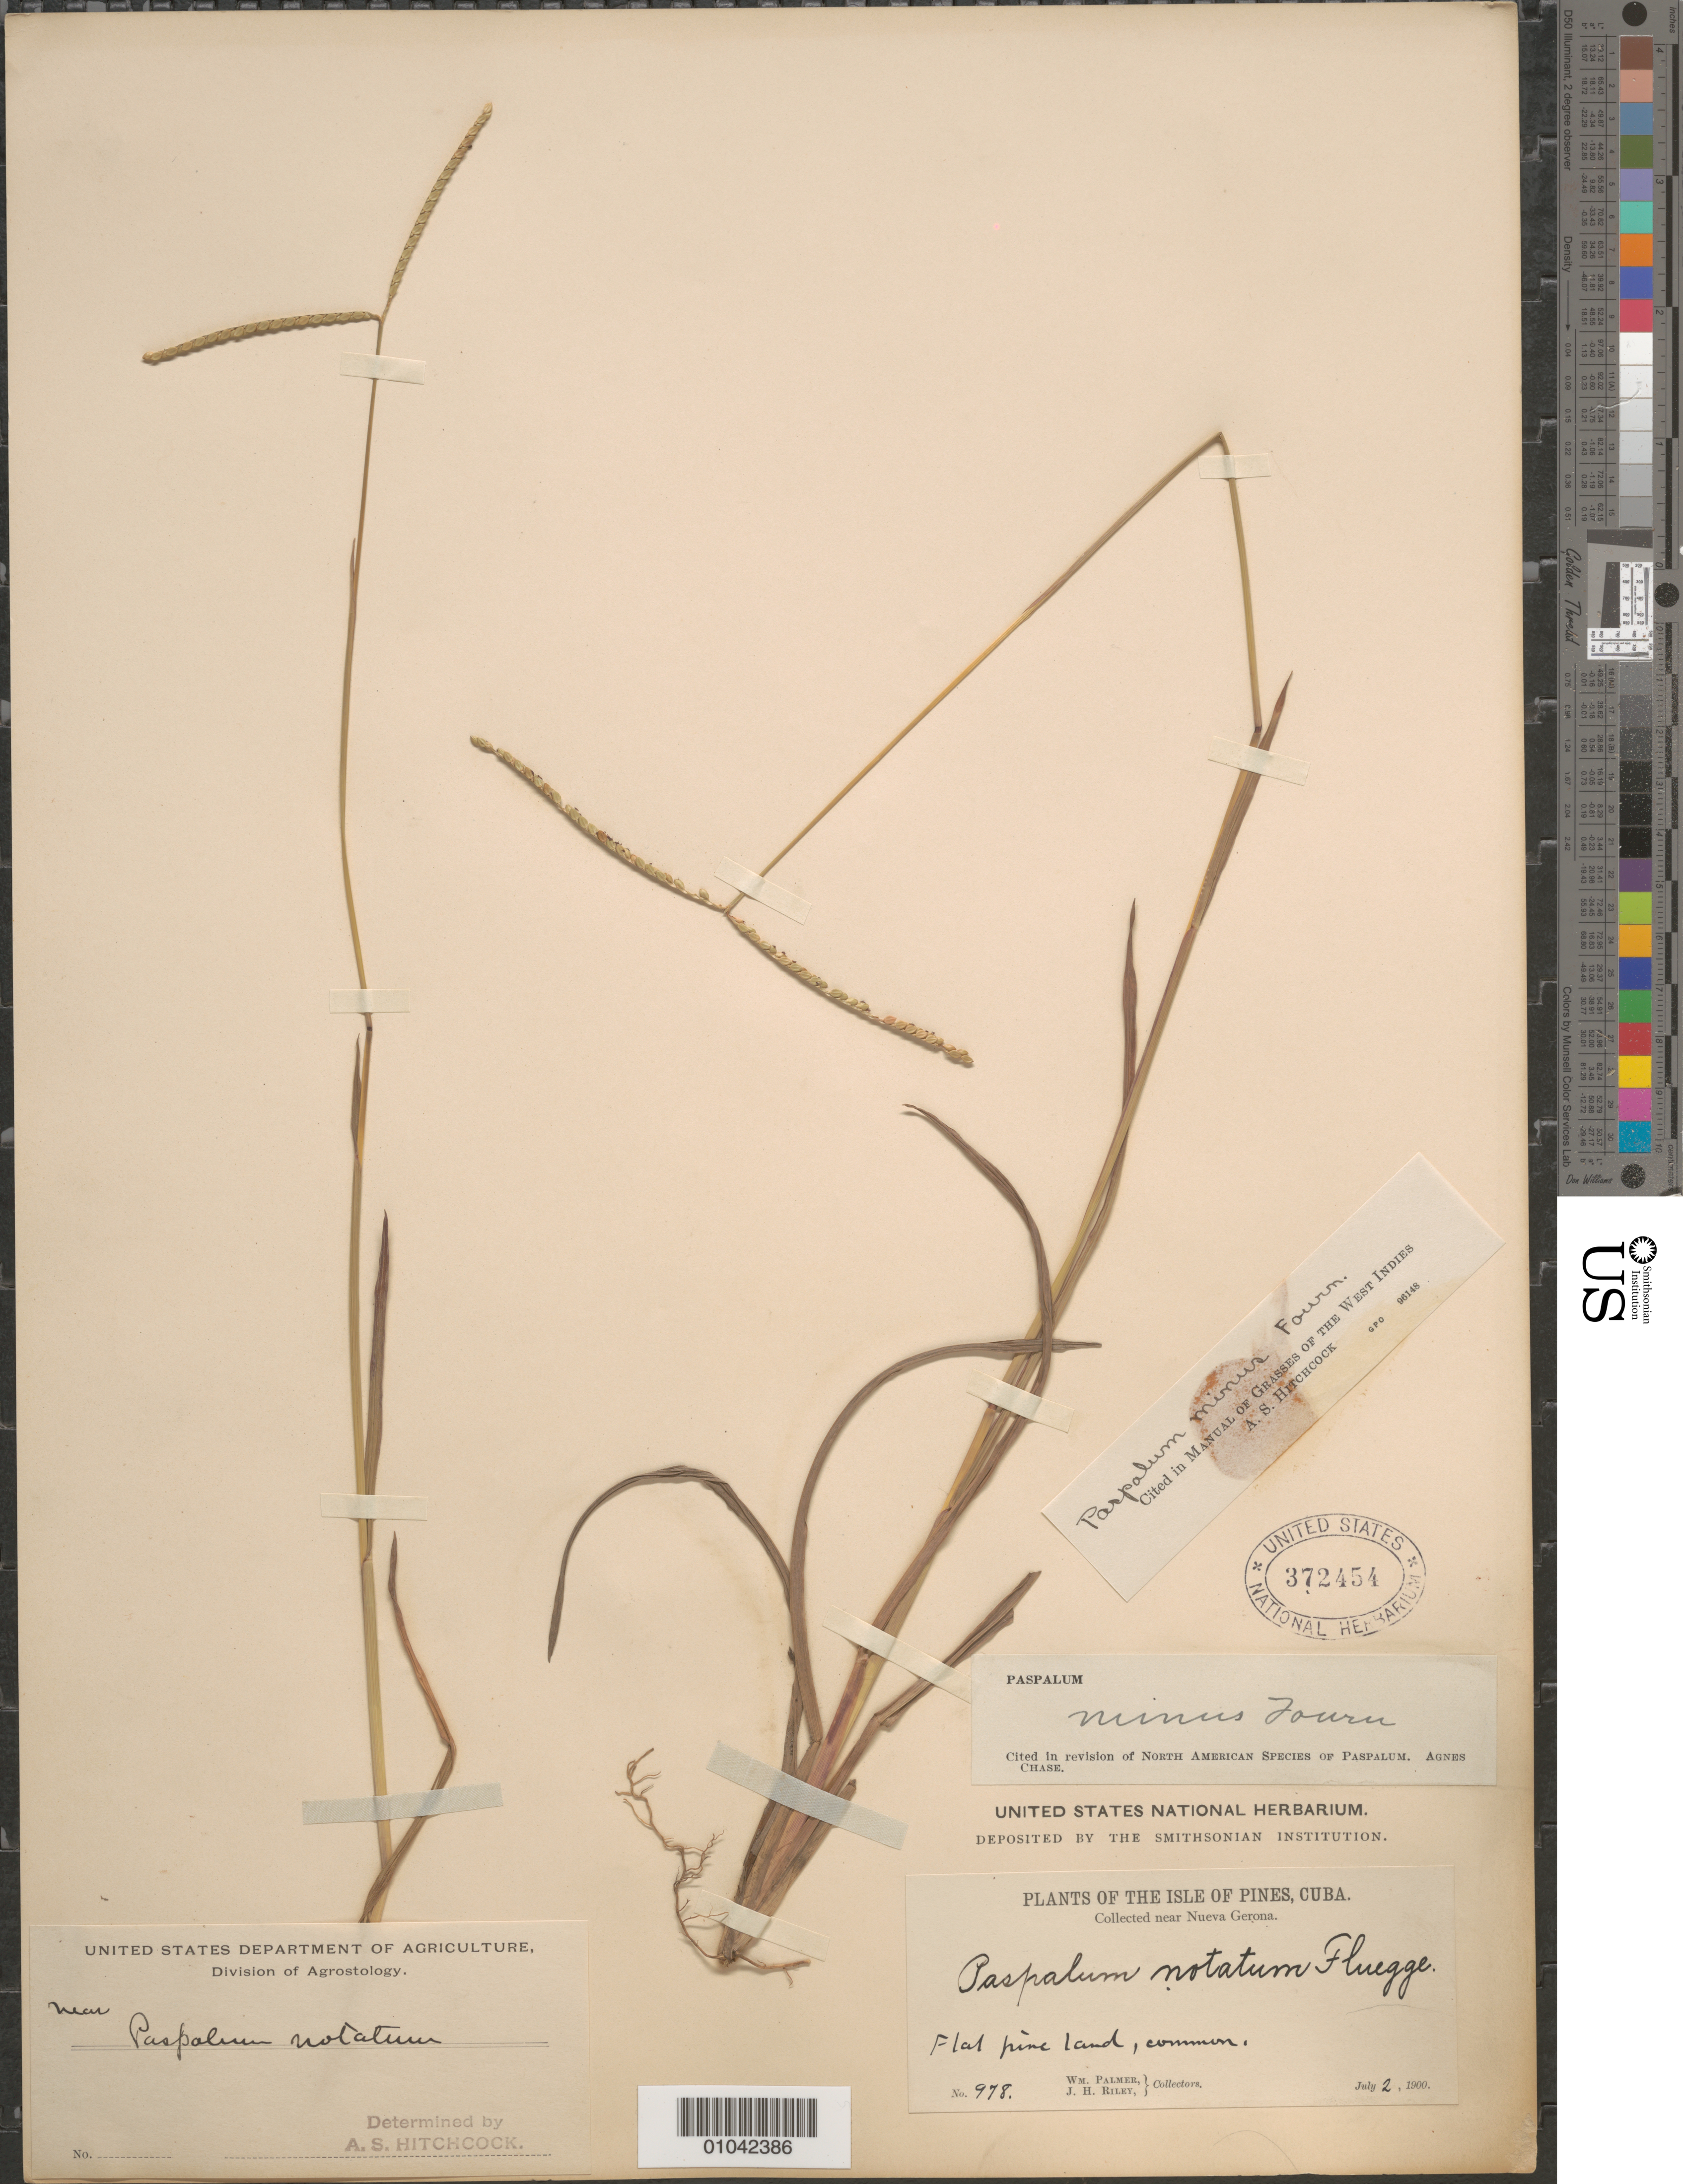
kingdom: Plantae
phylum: Tracheophyta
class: Liliopsida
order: Poales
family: Poaceae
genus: Paspalum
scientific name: Paspalum minus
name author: E. Fourn.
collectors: W. Palmer & J. H. Riley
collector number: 978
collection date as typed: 02 Jul 1900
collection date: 1900-07-02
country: Cuba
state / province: Isla de la Juventud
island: Isla de la Juventud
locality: [Isle of Pines], Near Nueva Gerona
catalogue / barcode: US 372454